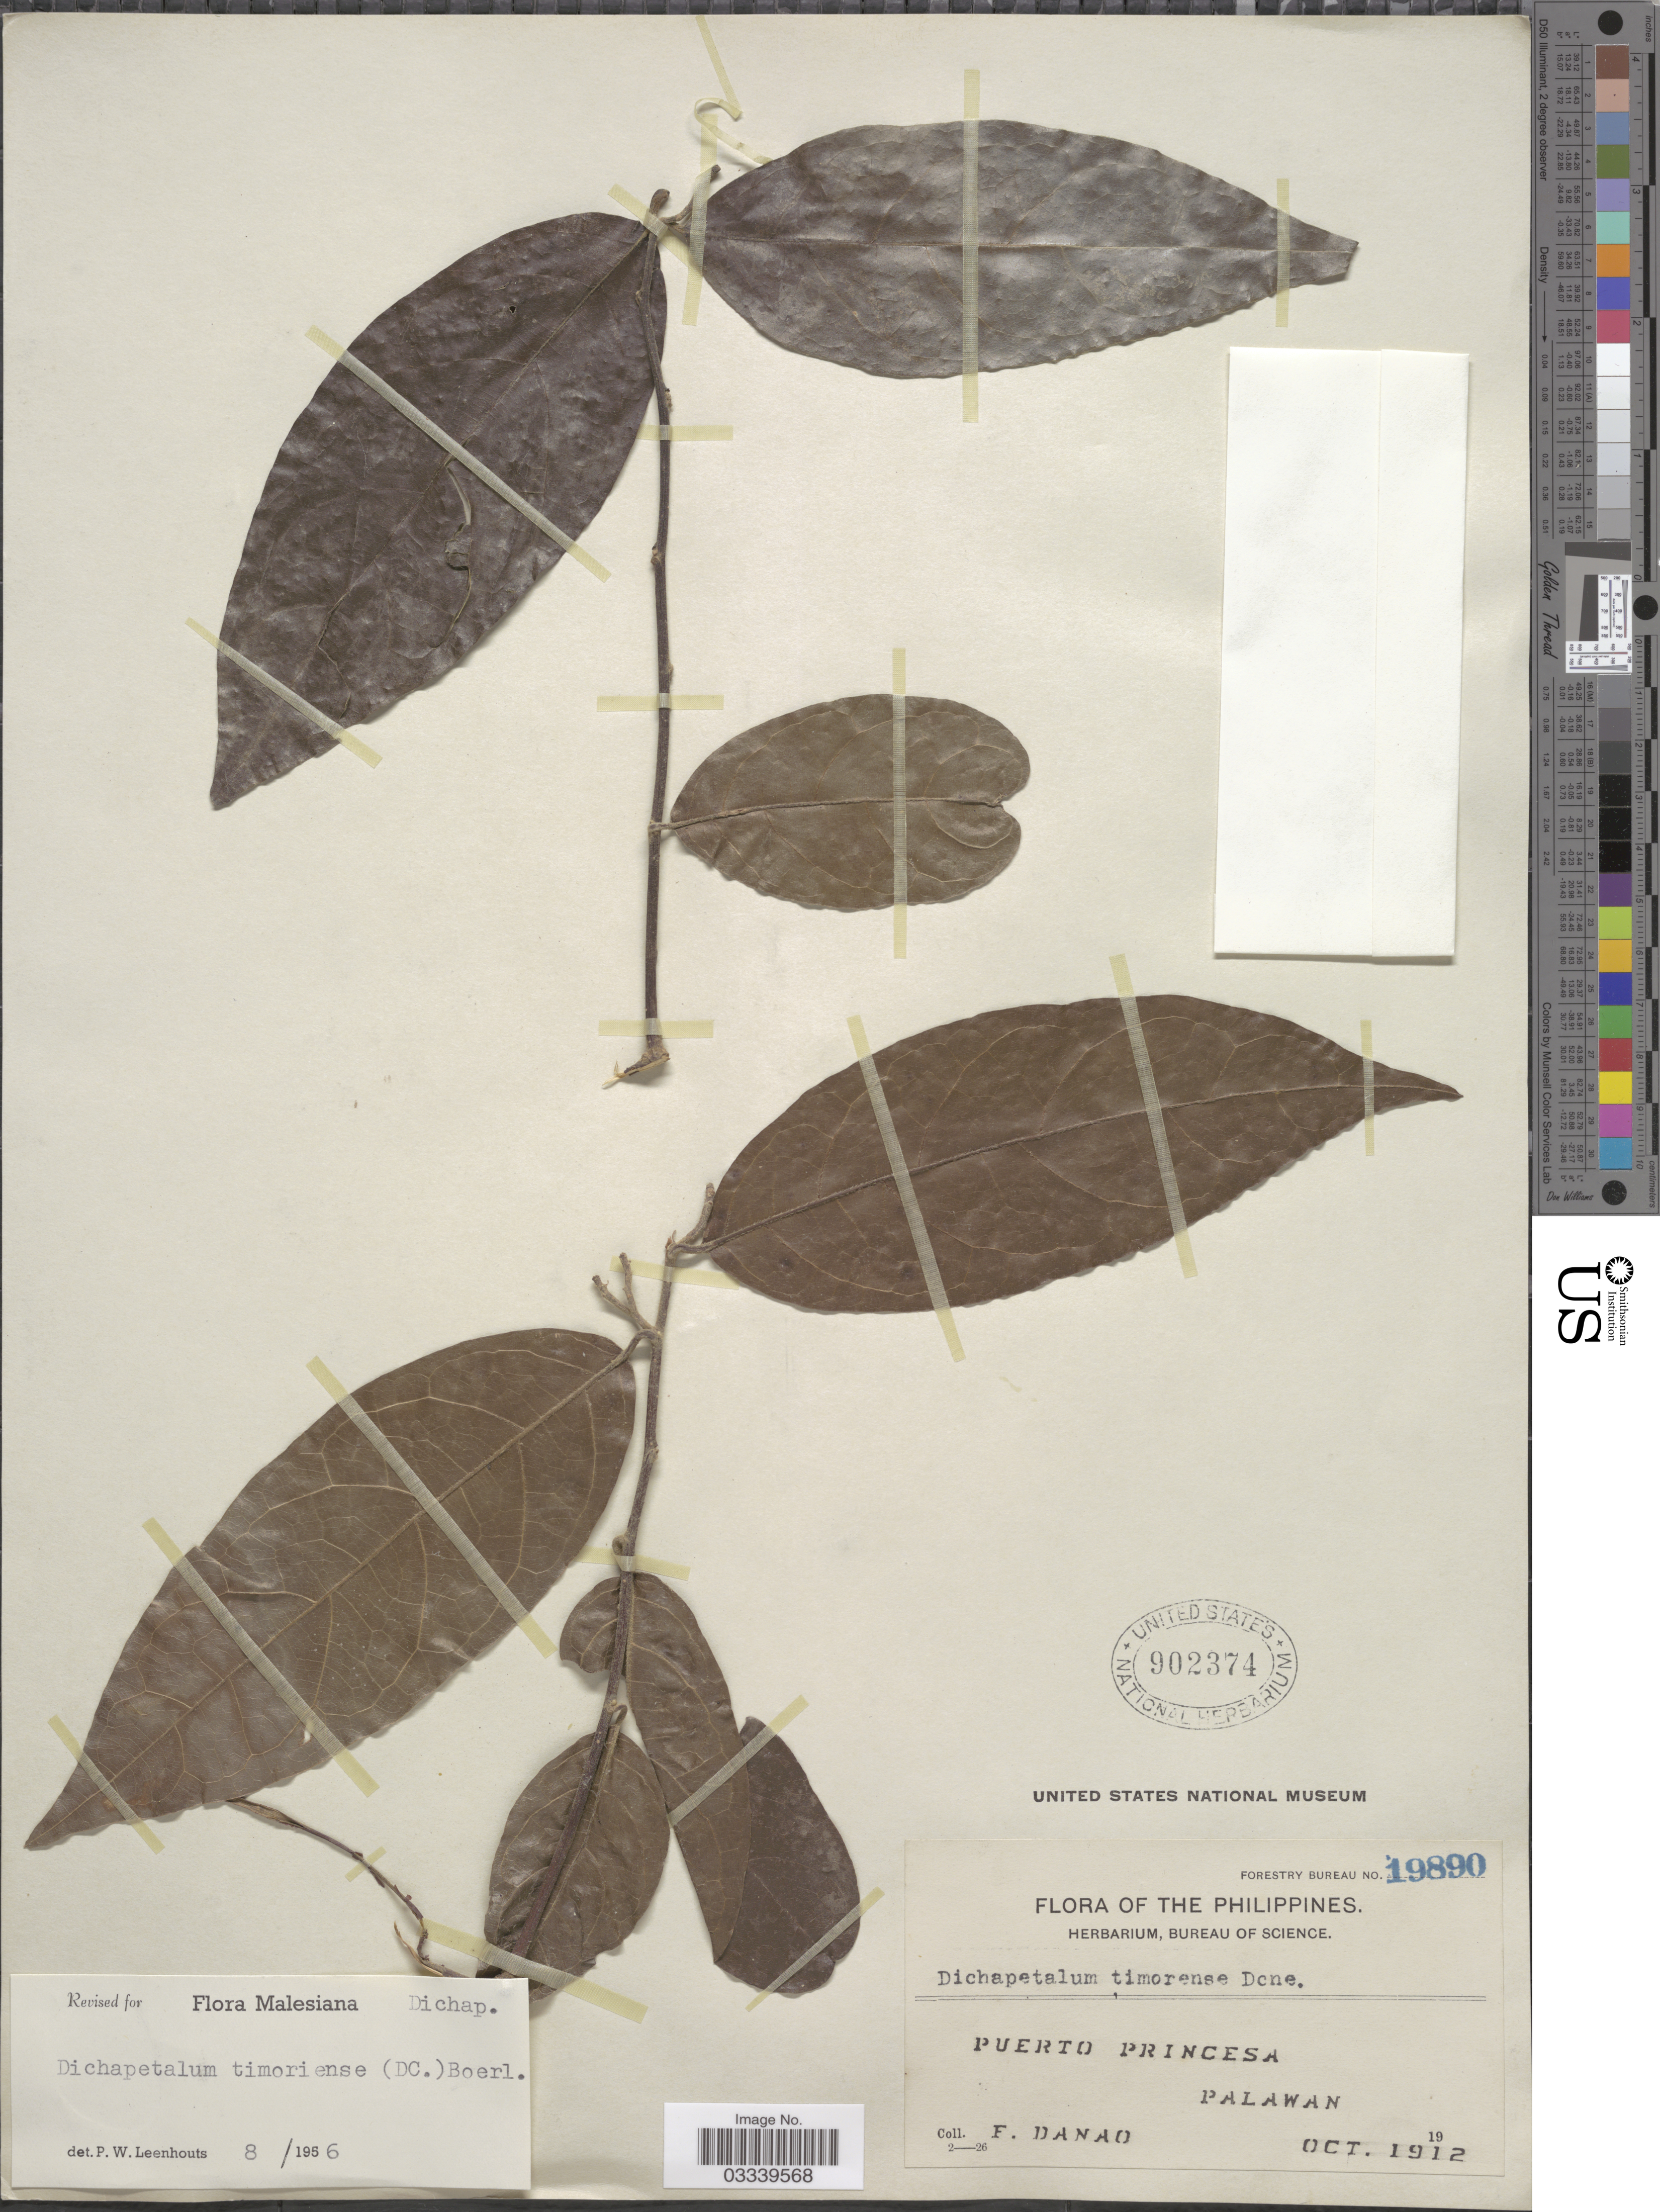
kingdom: Plantae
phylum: Tracheophyta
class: Magnoliopsida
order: Malpighiales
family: Dichapetalaceae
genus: Dichapetalum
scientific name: Dichapetalum timoriense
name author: (DC.) Boerl.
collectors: F. Danao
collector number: Forestry Bureau 19890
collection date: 1912-10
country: Philippines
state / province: Mimaropa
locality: Puerto Princesa, Palawan.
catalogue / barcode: US 902374